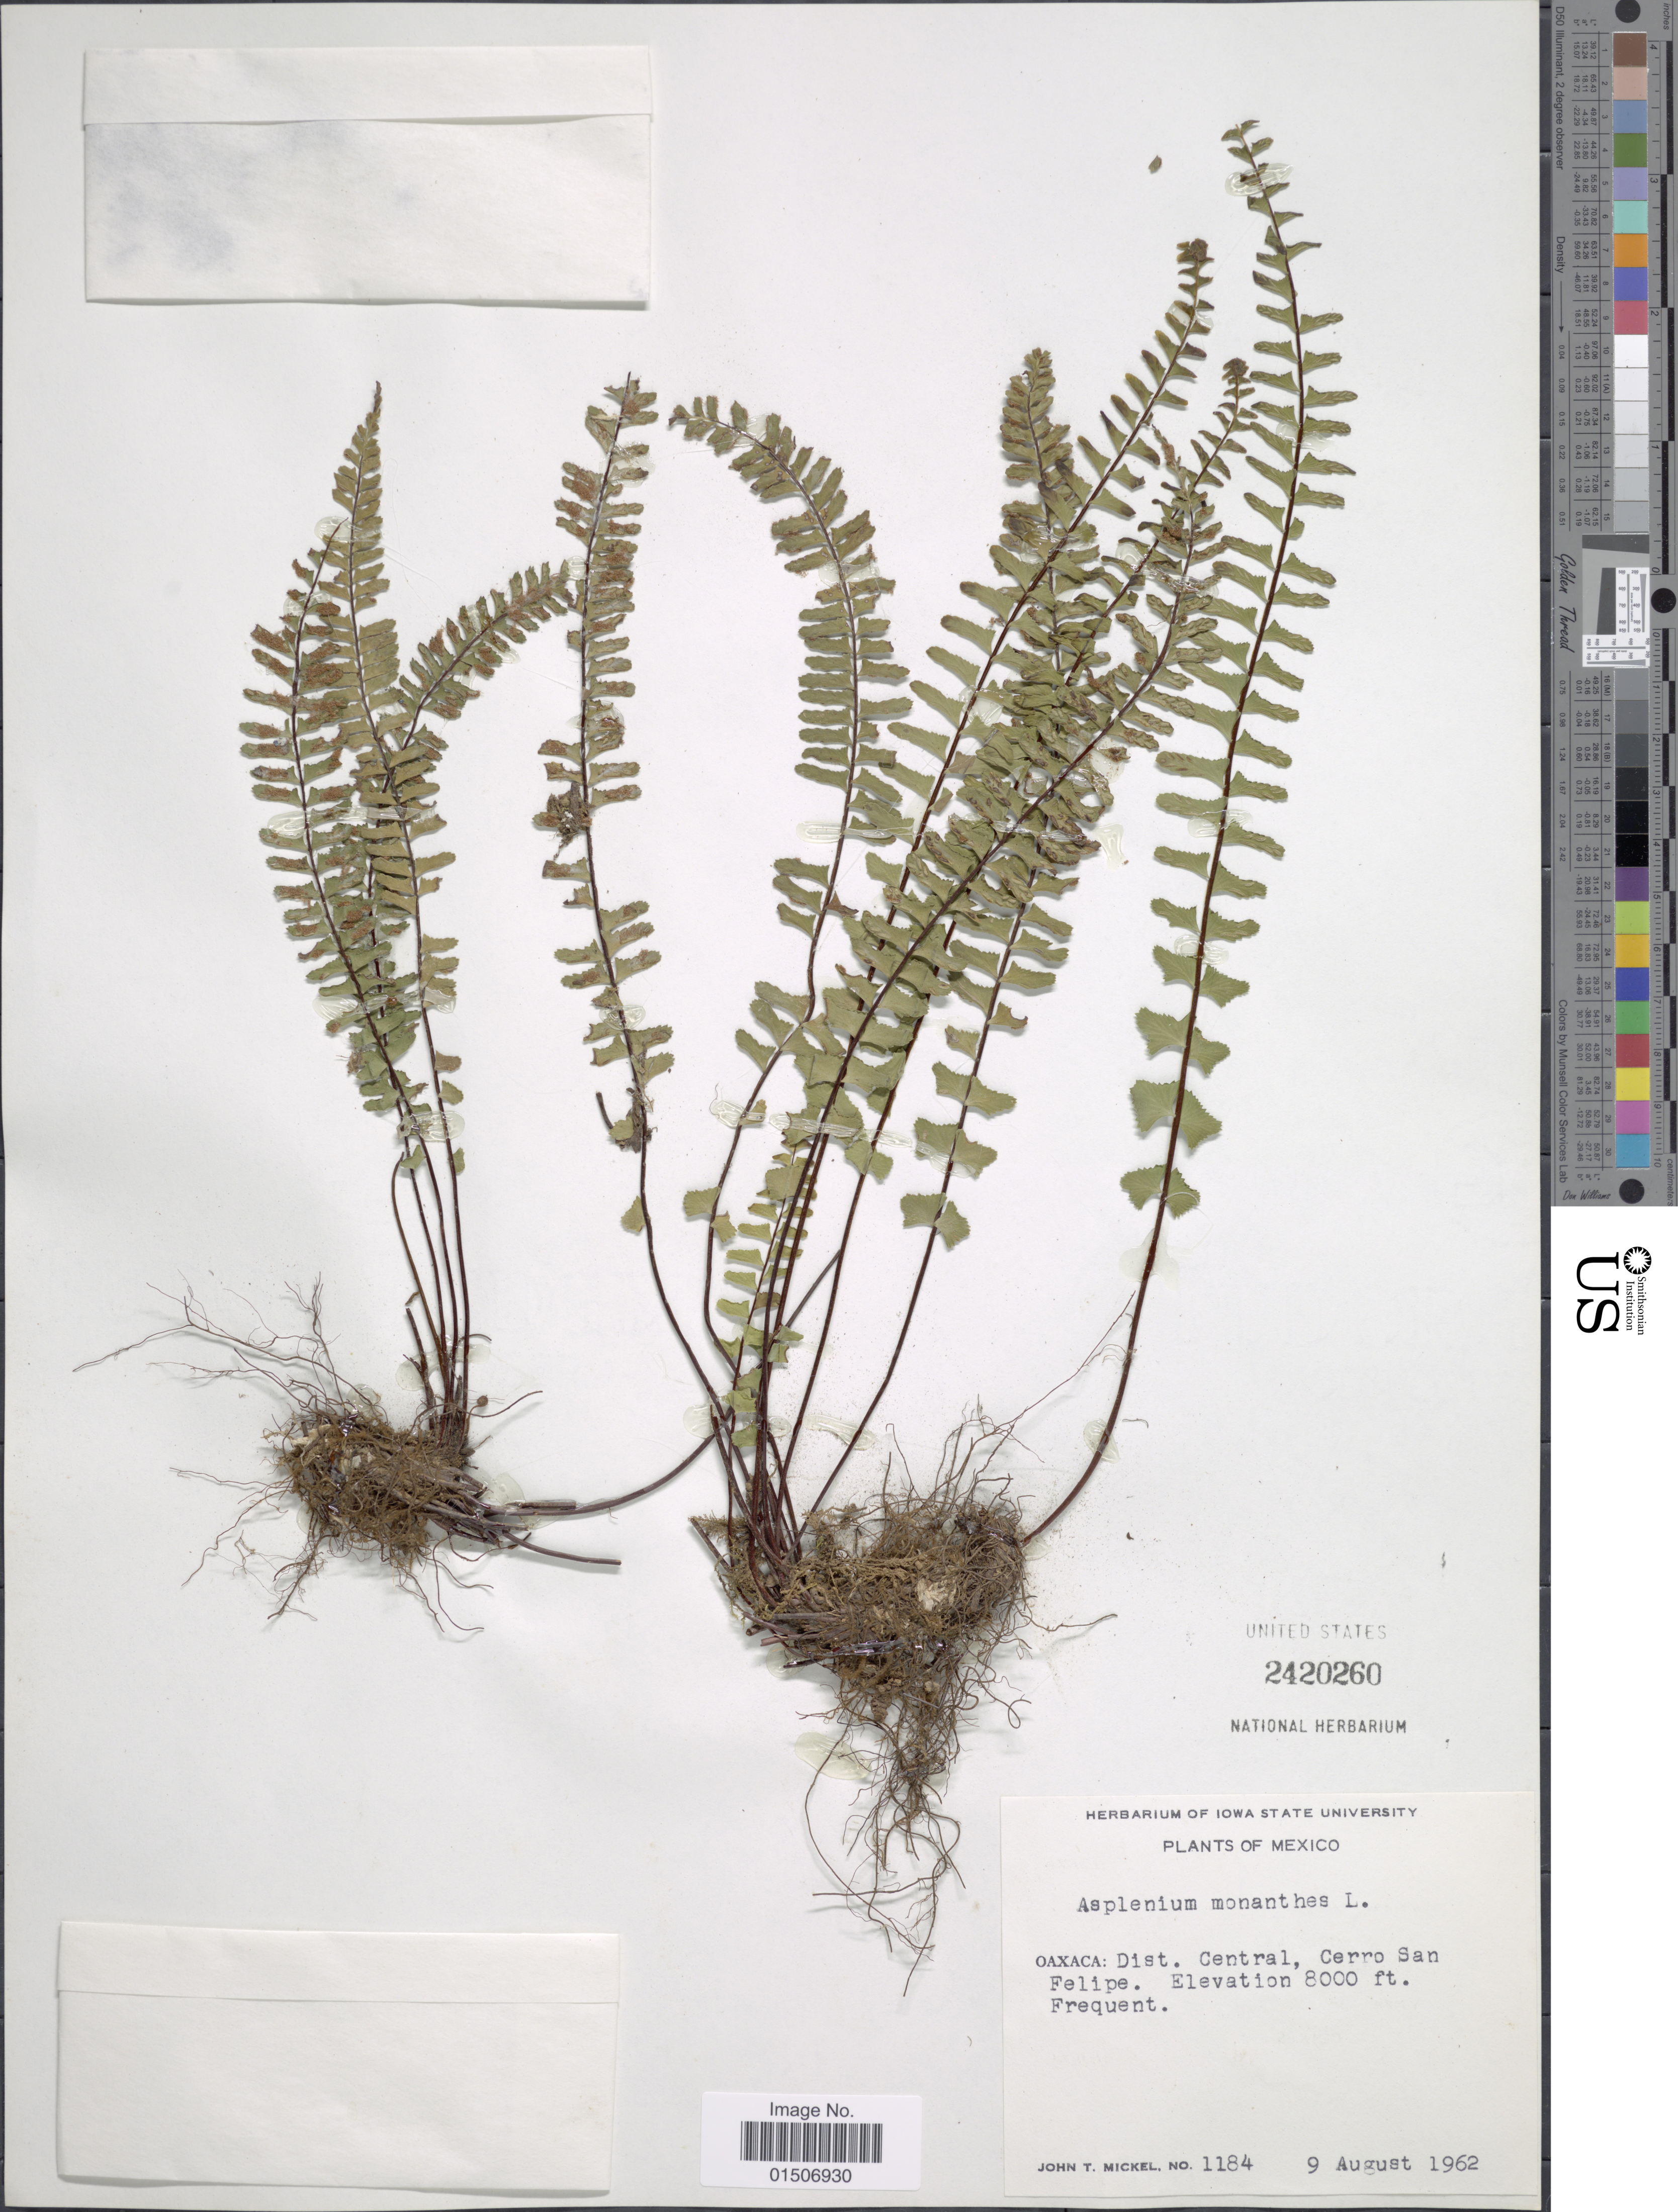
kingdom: Plantae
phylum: Tracheophyta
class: Polypodiopsida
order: Polypodiales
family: Aspleniaceae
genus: Asplenium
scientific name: Asplenium monanthes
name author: L.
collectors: J. T. Mickel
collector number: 1184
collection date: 1962-08-09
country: Mexico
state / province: Oaxaca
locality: Dist. Central, Cerro San Felipe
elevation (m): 2438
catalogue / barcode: US 2420260